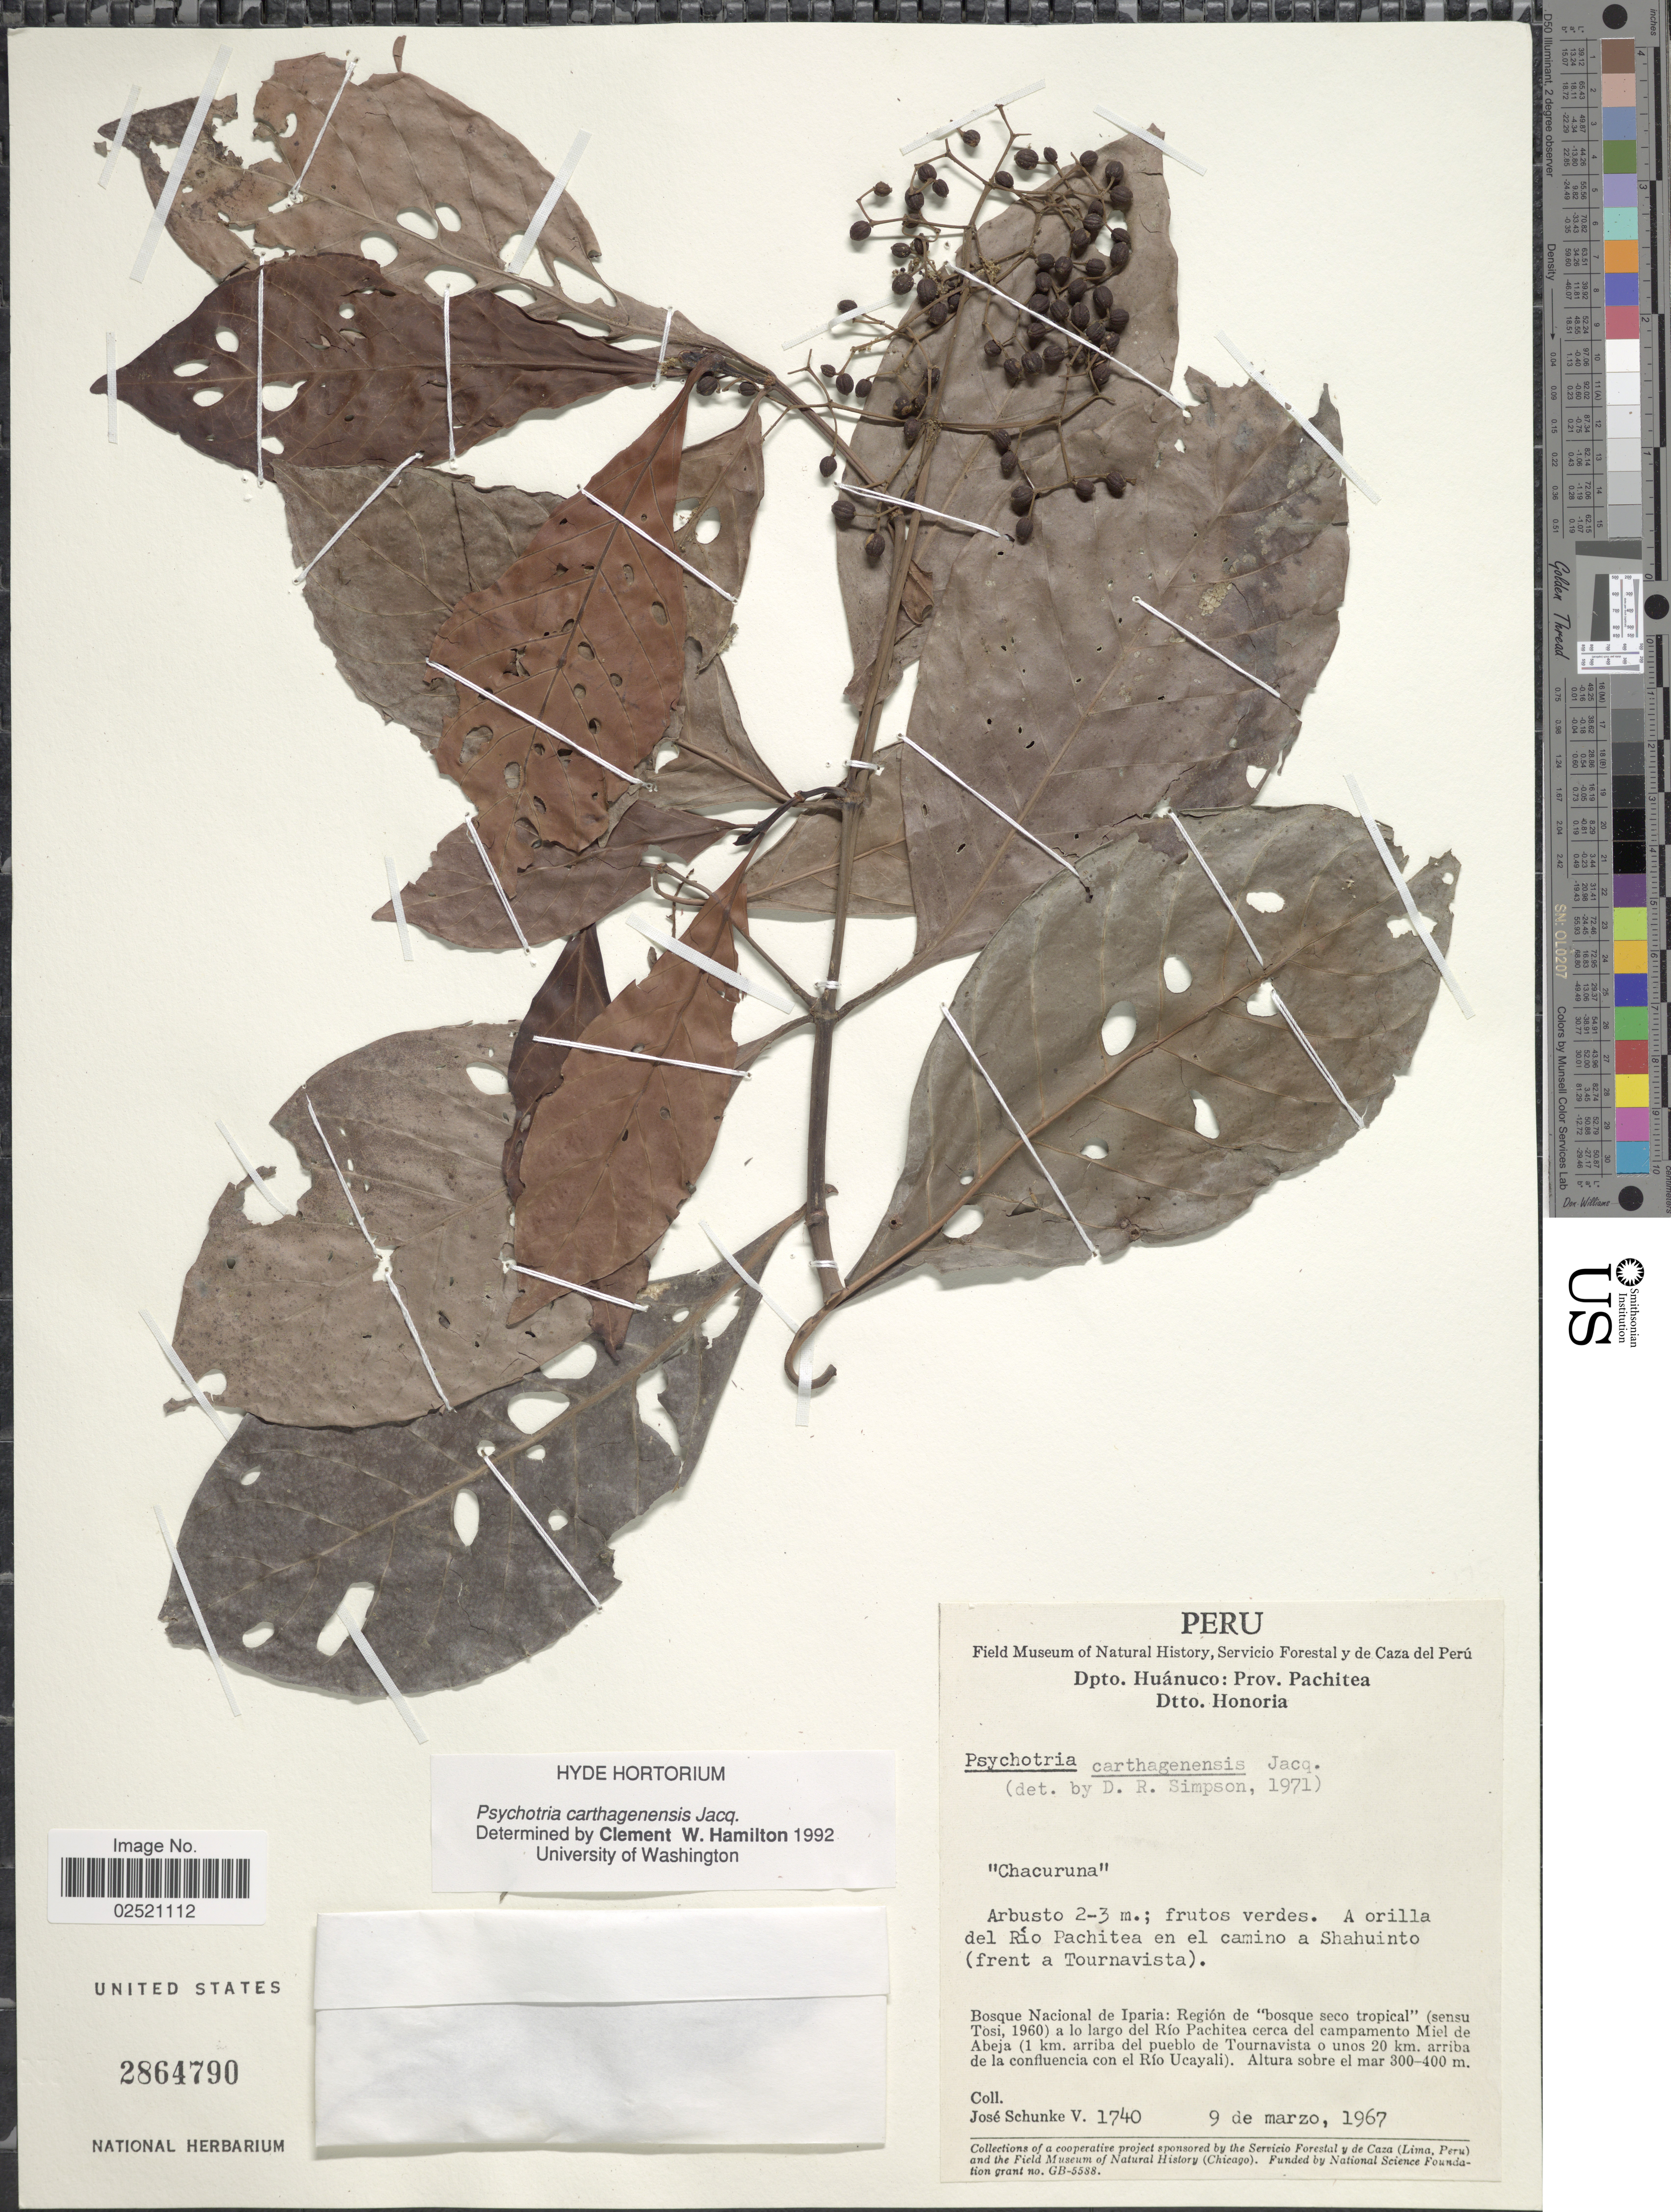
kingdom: Plantae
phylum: Tracheophyta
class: Magnoliopsida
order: Gentianales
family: Rubiaceae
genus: Psychotria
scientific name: Psychotria carthagenensis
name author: Jacq.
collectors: J. Schunke Vigo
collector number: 1740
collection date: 1967-03-09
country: Peru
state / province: Huánuco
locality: Prov. Pachitea, Dtto. Honoria, a orilla del Rio Pachitea en el camino a Shahuinto (frent a Tournavista), Bosque Nacional de Iparia: Region de "bosque seco tropical" (sensu Tosi, 1960) a lo largo del Rio Pachitea cerca del campamento Miel de Abeja (1 km. arriba del pueblo de Tournavista o unos 20 km. arriba de la confluencia con el Rio Ucayali)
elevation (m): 300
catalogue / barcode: US 2864790